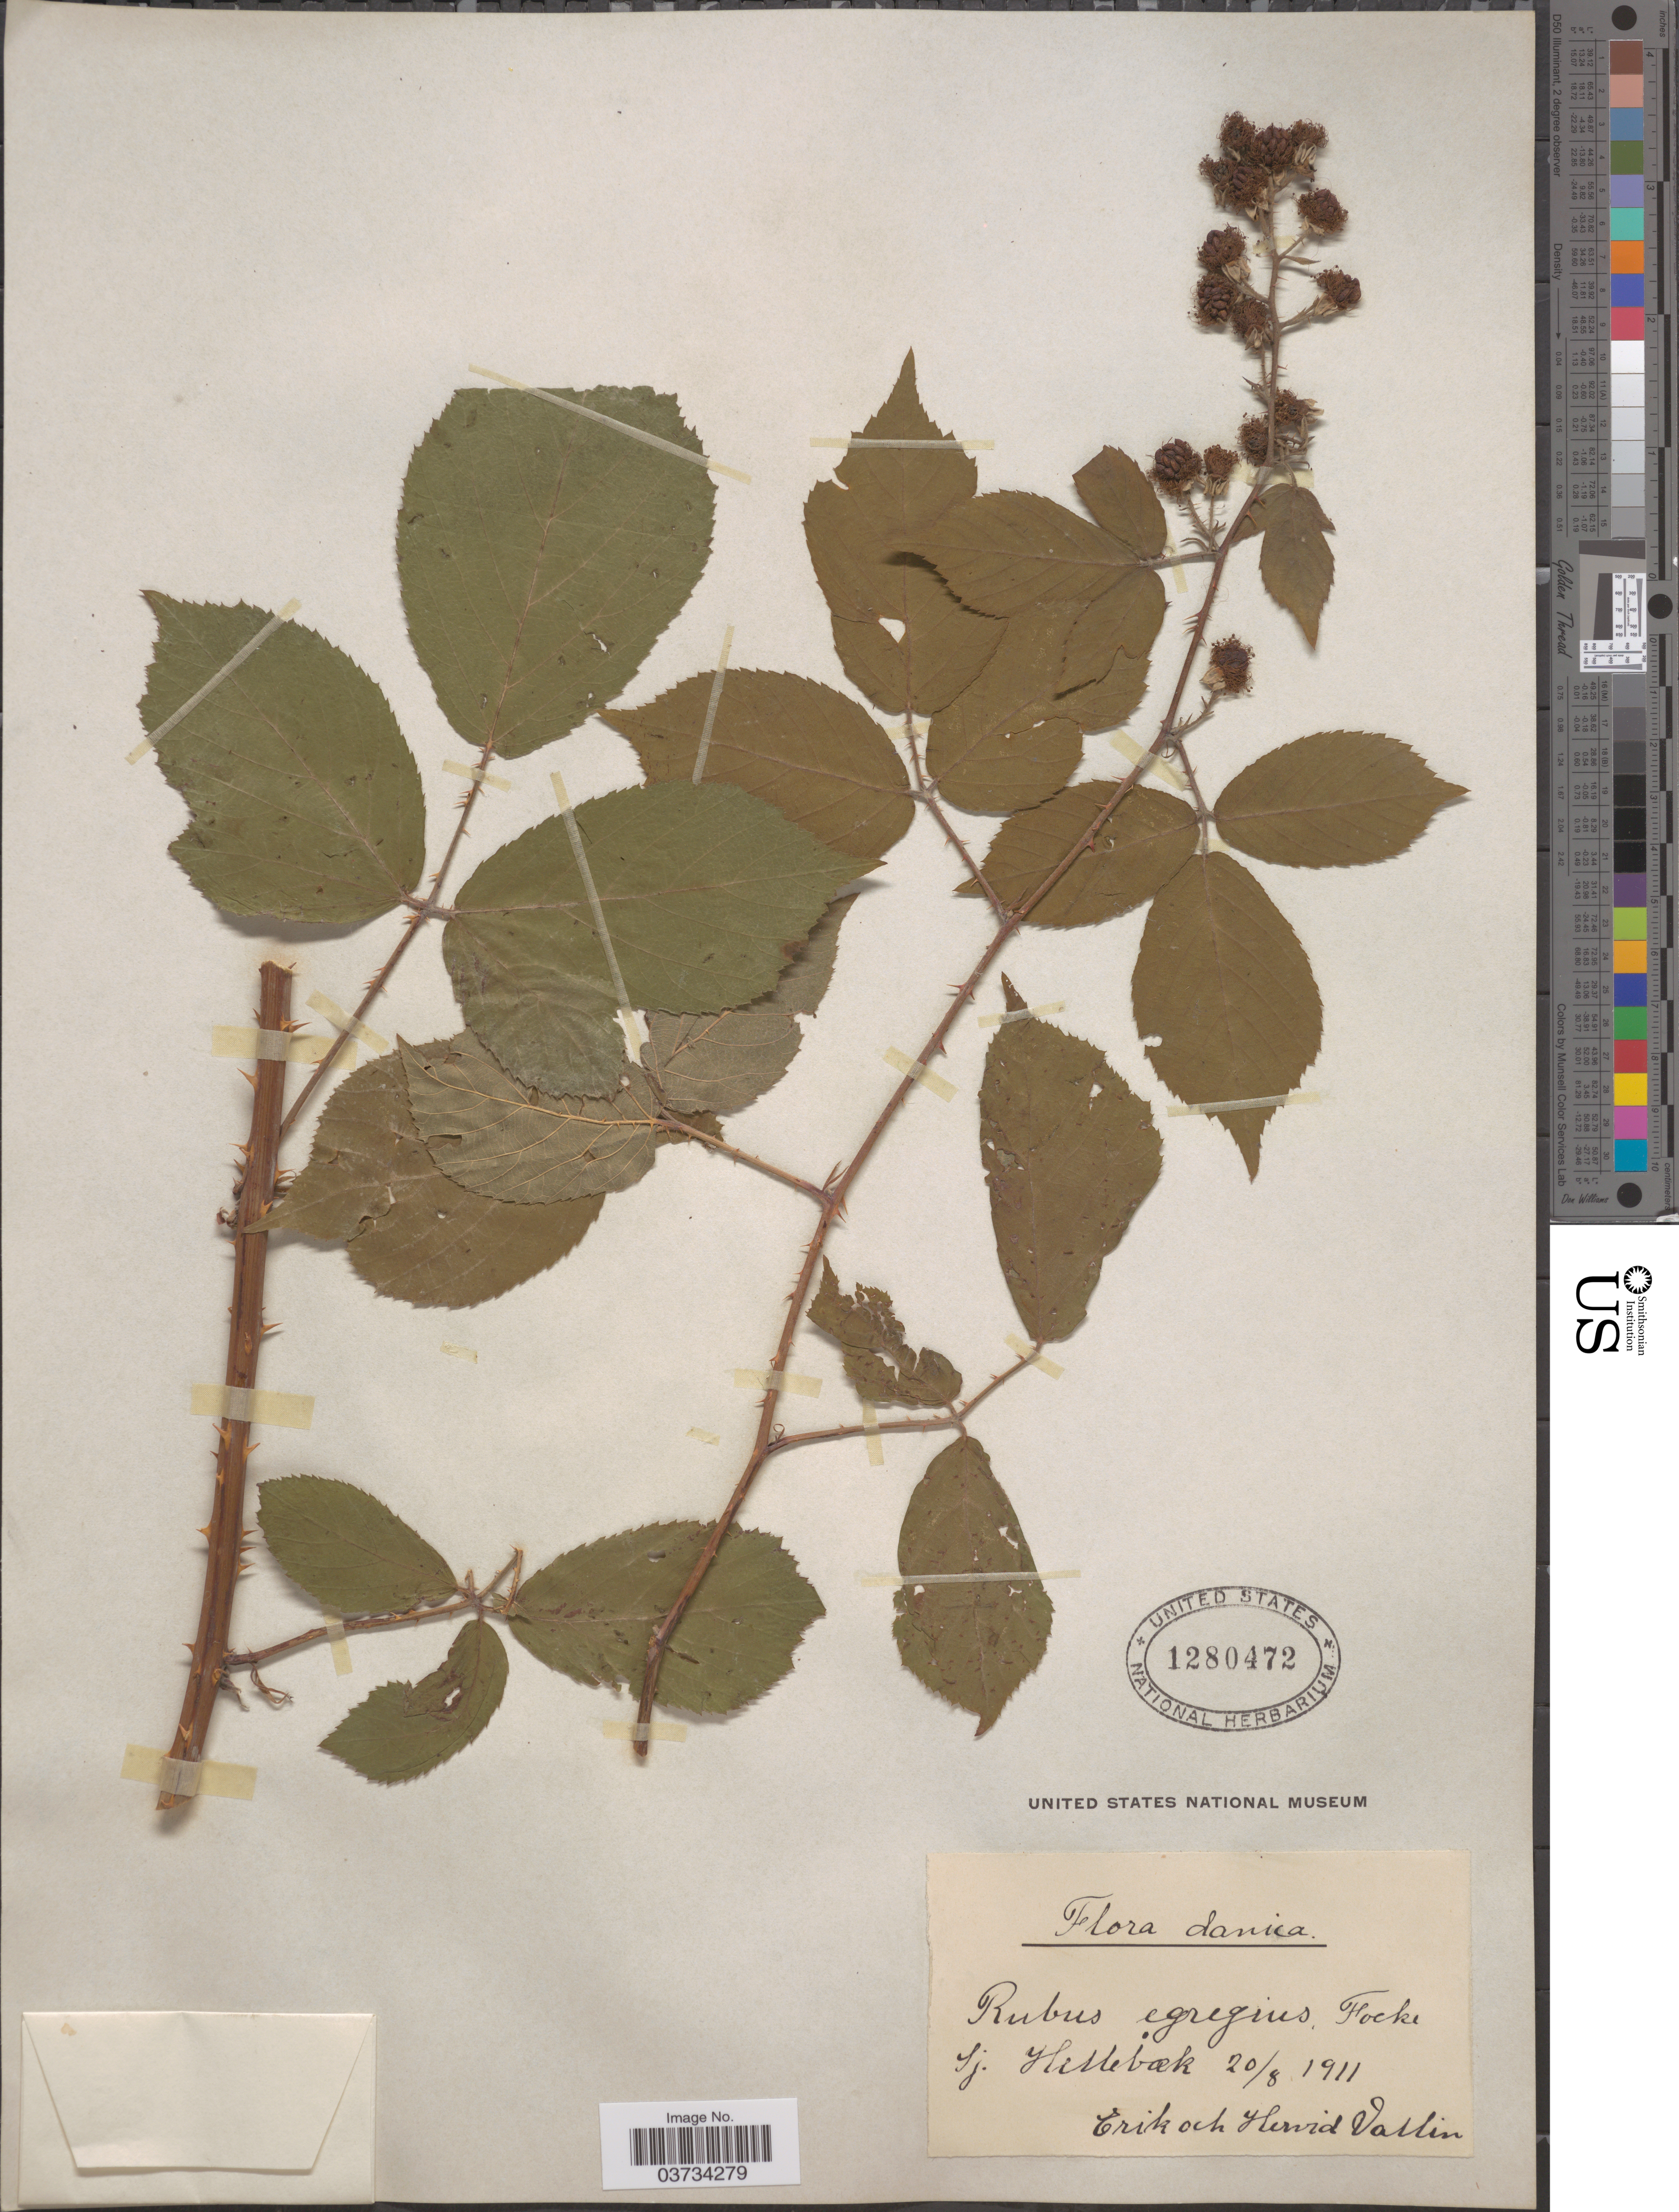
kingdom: Plantae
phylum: Tracheophyta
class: Magnoliopsida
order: Rosales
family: Rosaceae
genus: Rubus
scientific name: Rubus egregius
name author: Focke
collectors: E. Vallin & H. Vallin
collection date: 1911-08-20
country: Denmark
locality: Danica. Sj. Hellebæk.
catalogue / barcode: US 1280472